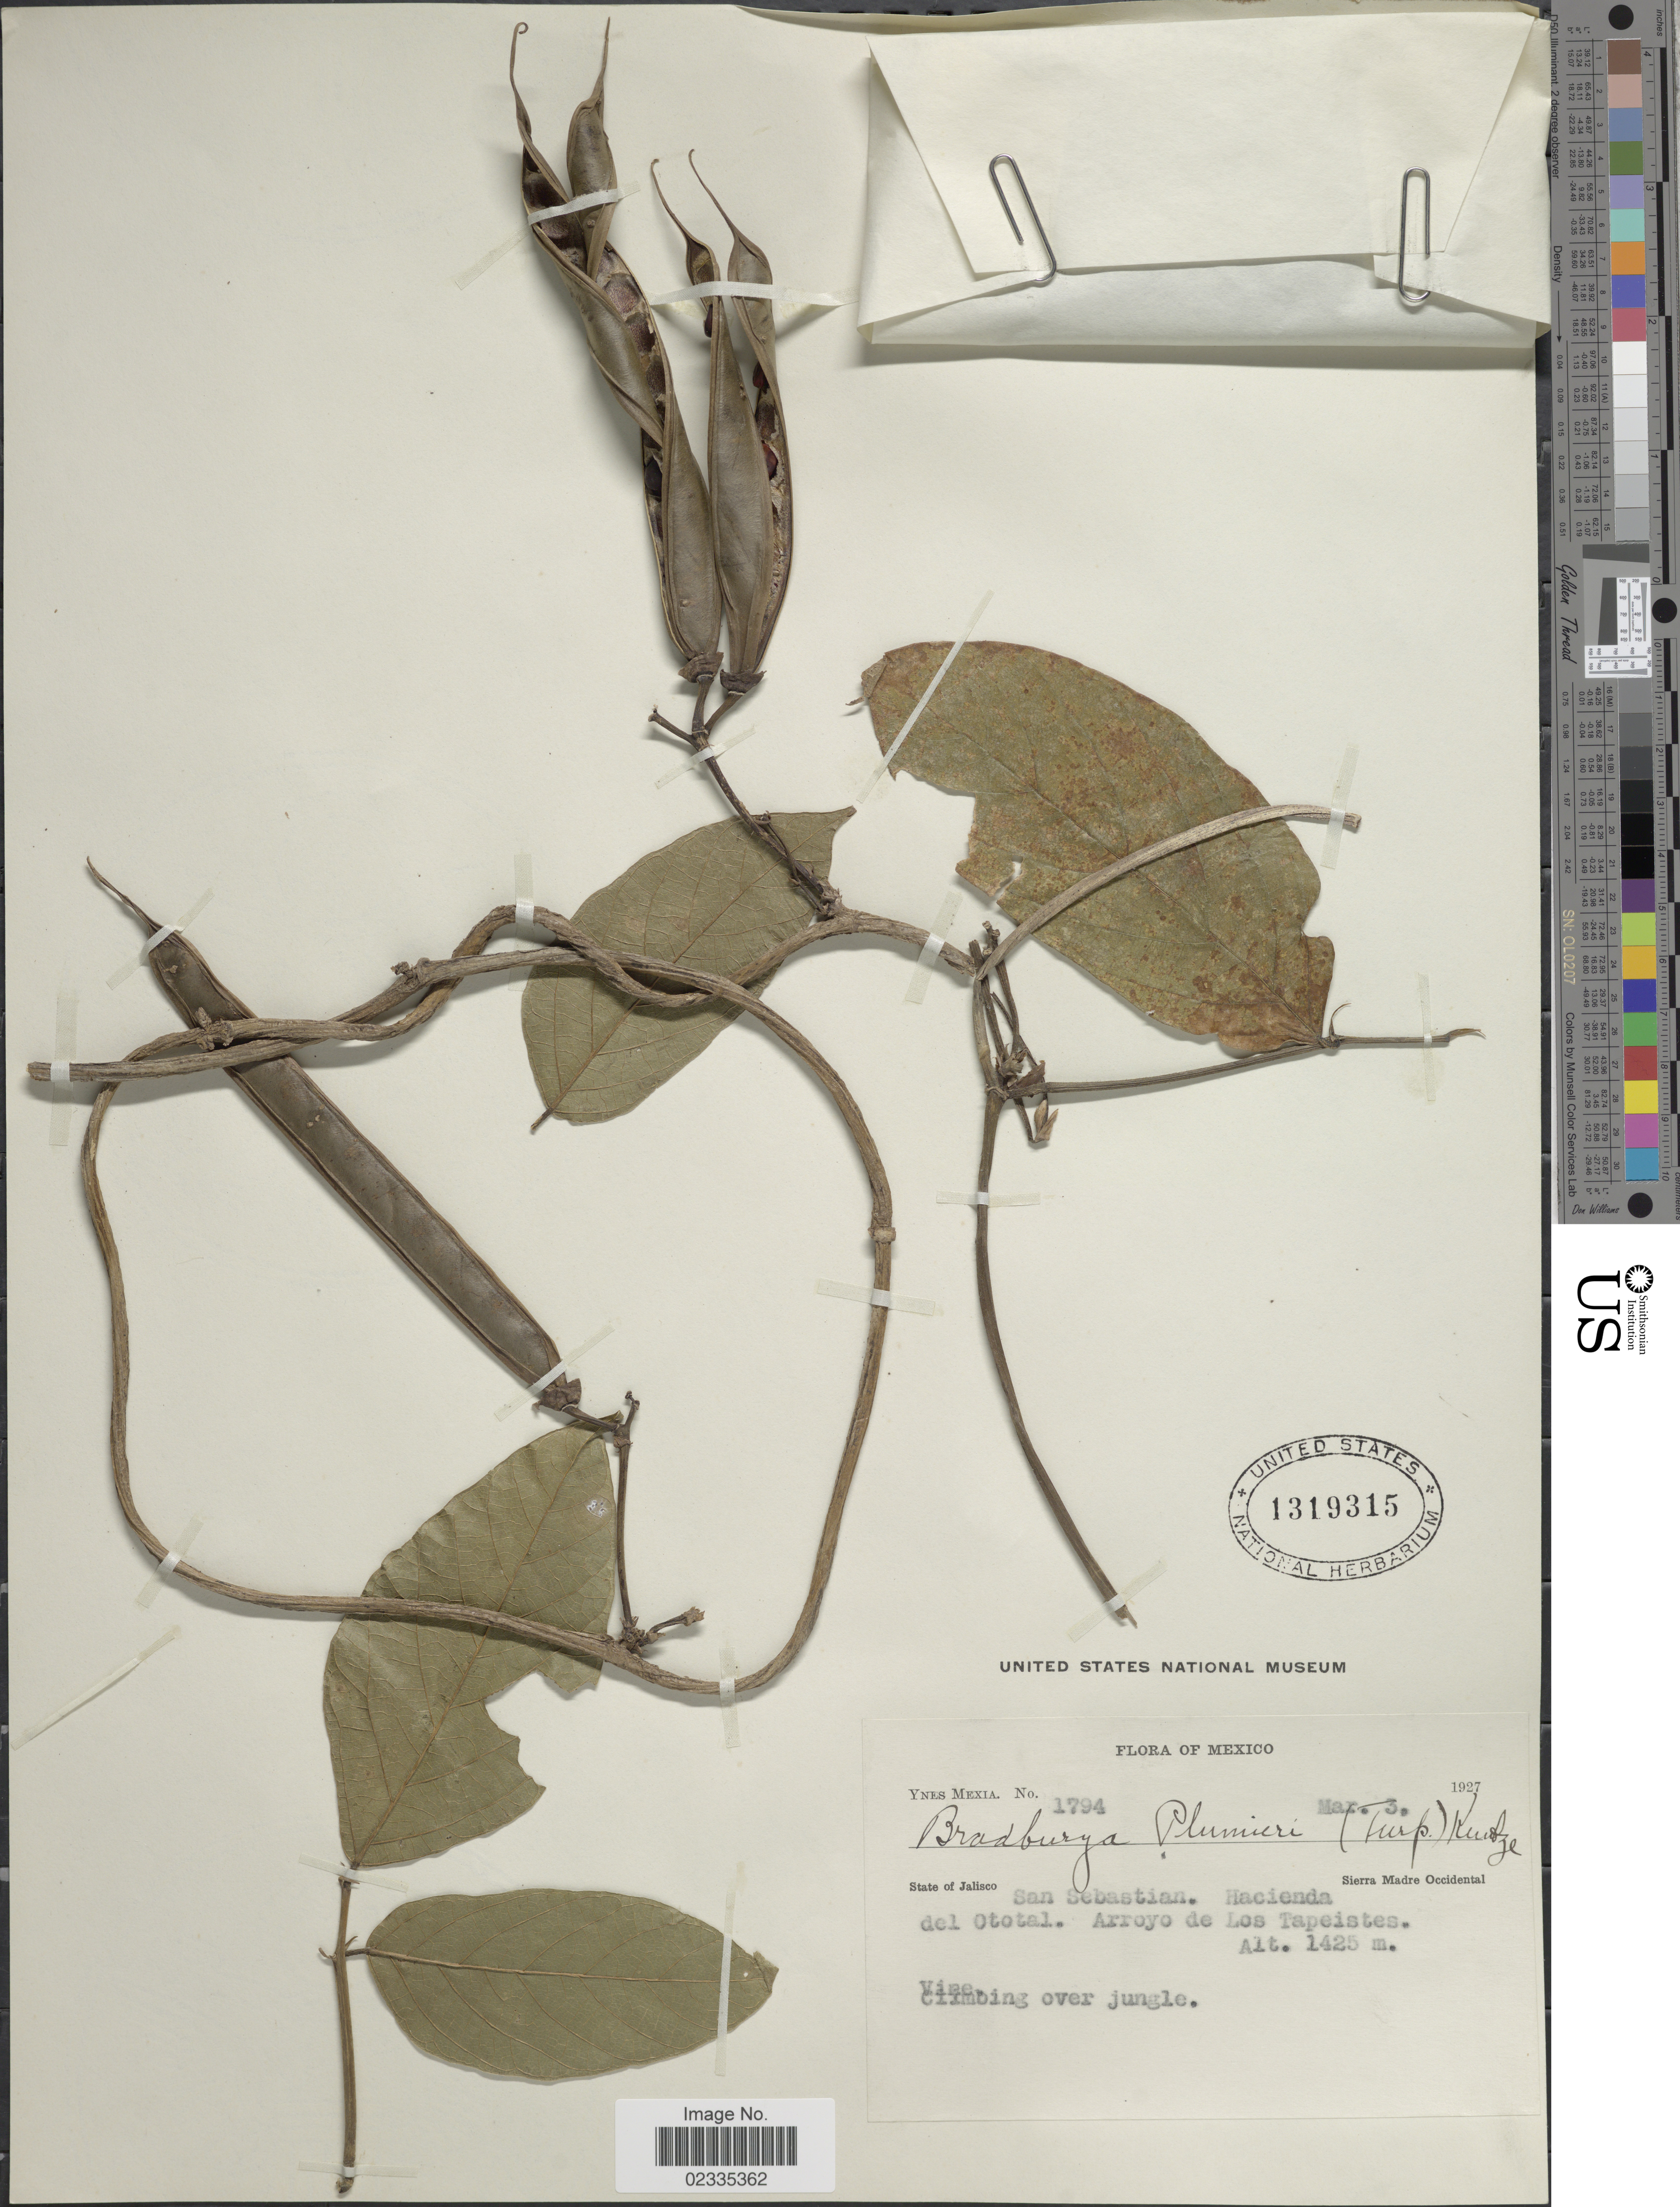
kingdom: Plantae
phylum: Tracheophyta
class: Magnoliopsida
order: Fabales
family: Fabaceae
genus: Centrosema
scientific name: Centrosema plumieri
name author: (Turpin ex Pers.) Benth.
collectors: Y. Mexia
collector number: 1794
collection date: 1927-03-03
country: Mexico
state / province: Jalisco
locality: Jalisco. San Sebastian. Hacienda de; Ototal. Arroyo de Los Tapeites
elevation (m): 1425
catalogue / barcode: US 1319315